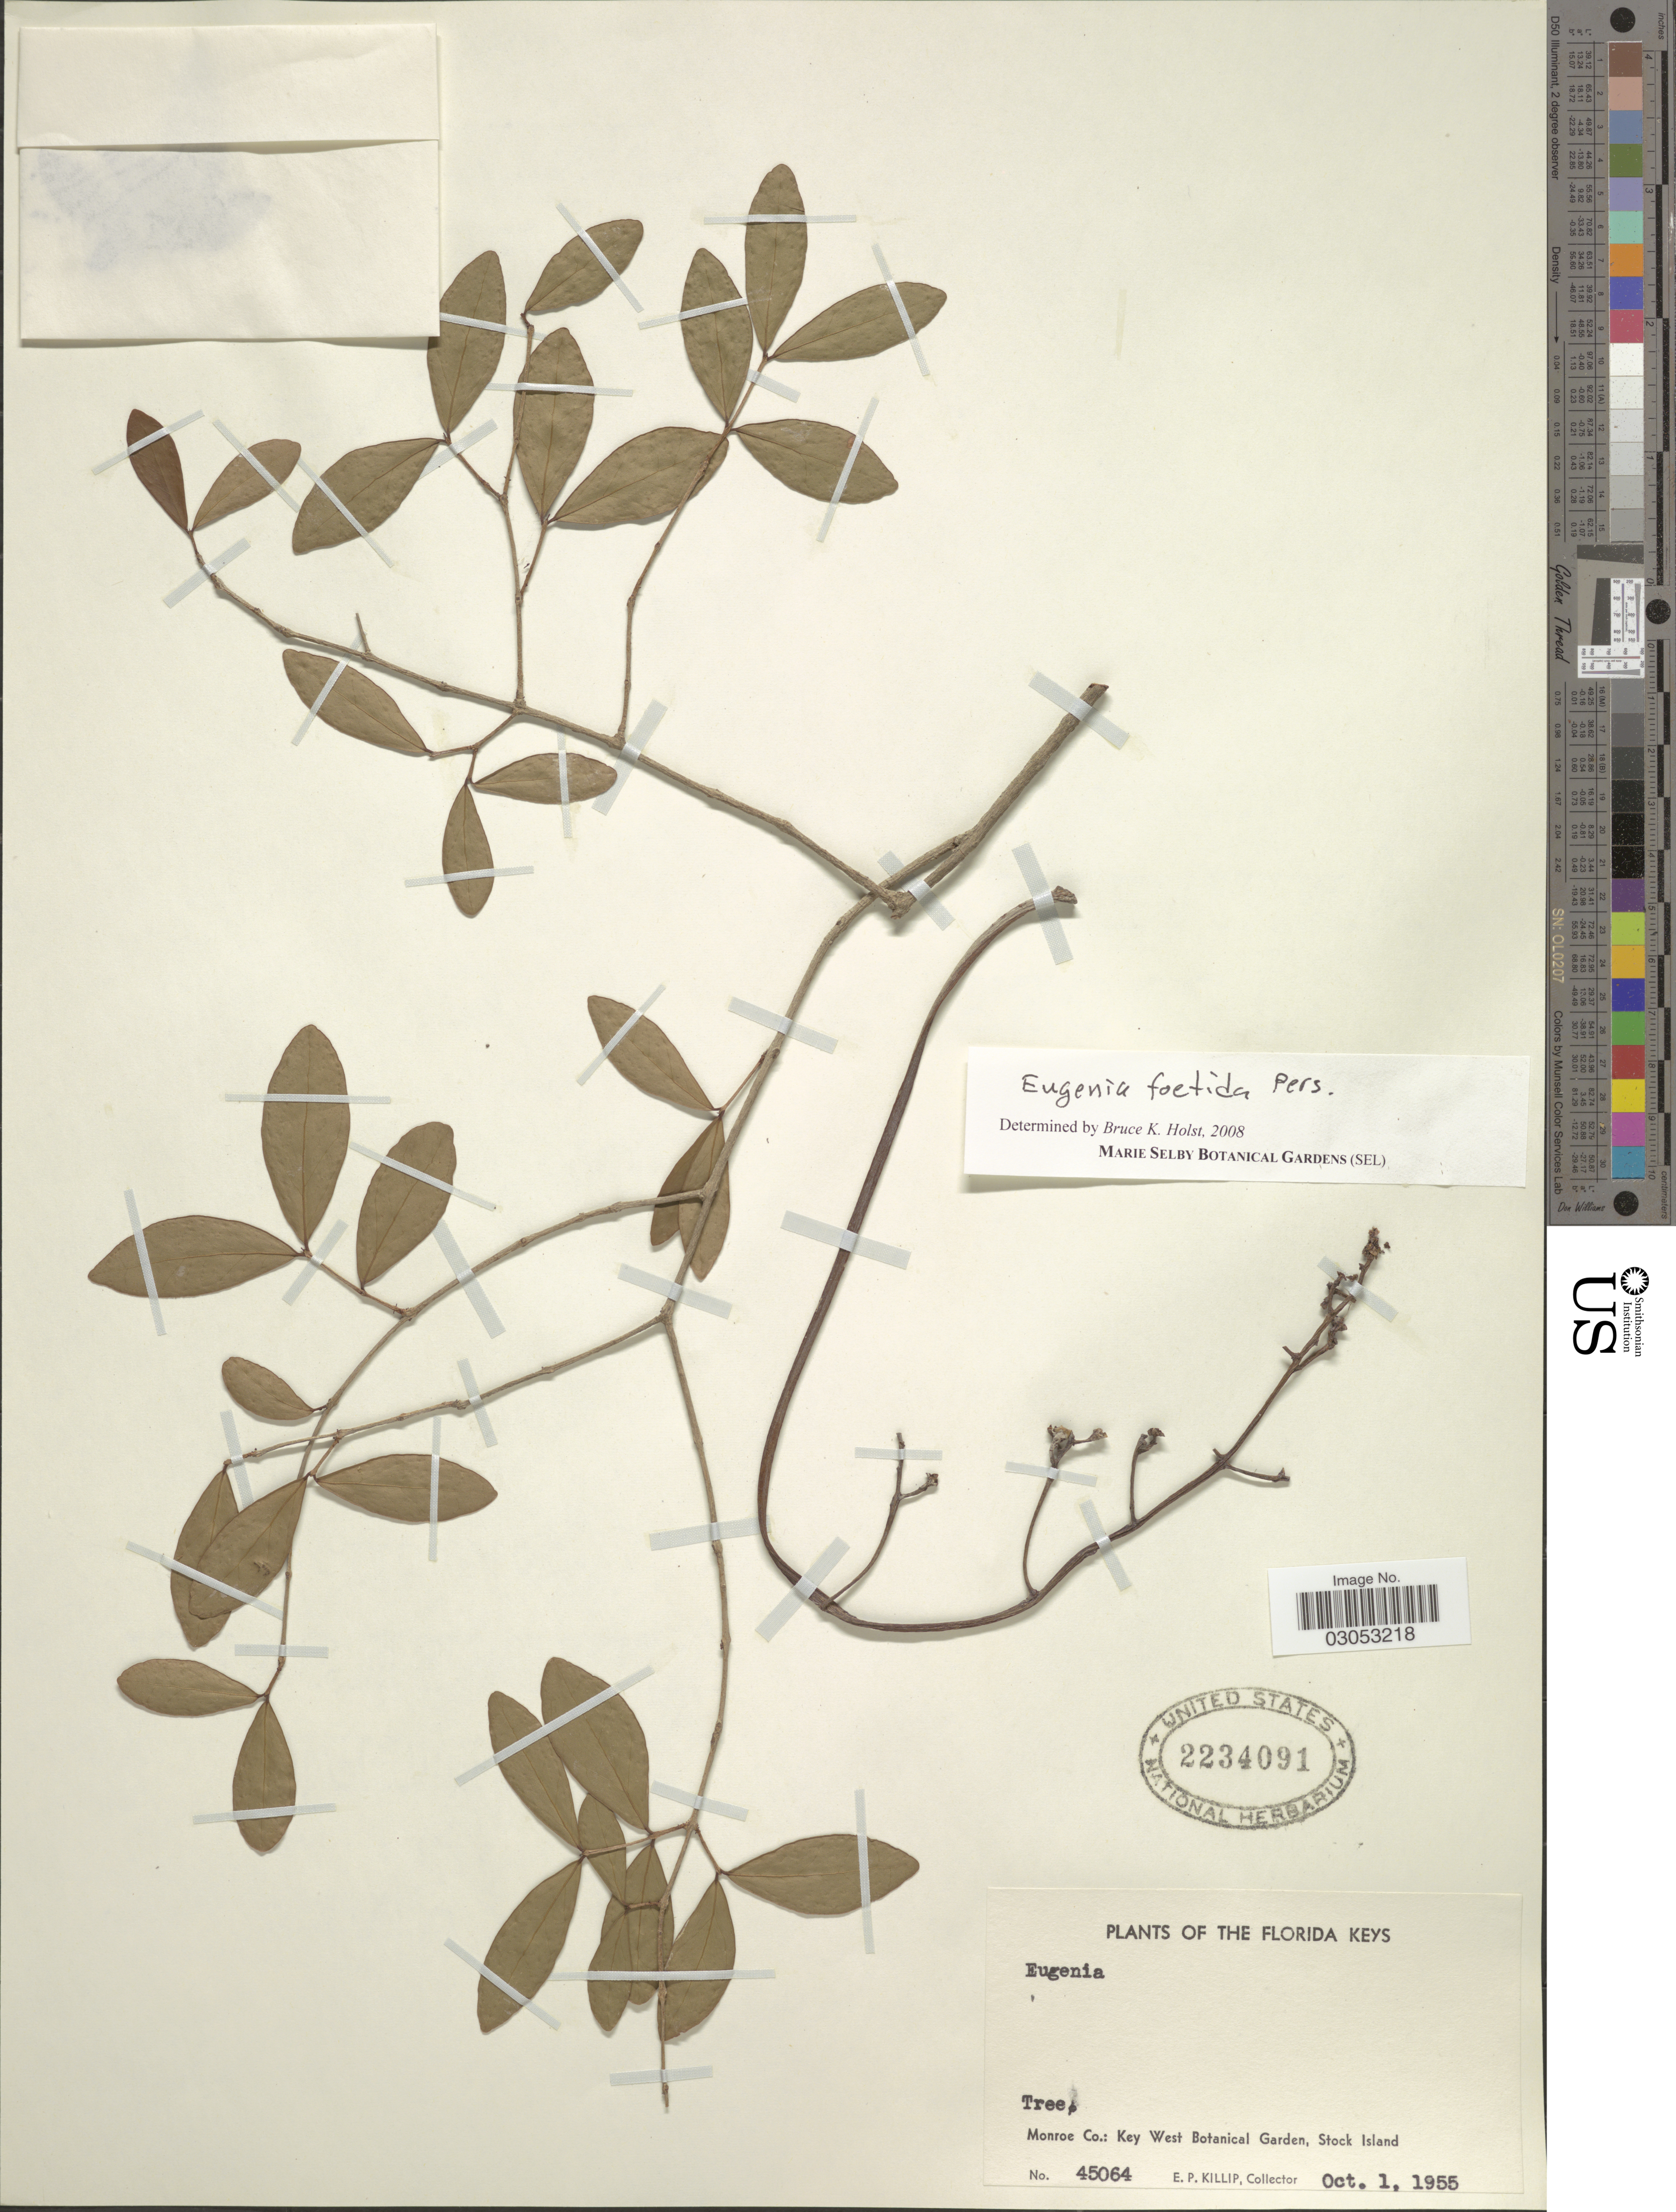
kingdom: Plantae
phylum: Tracheophyta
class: Magnoliopsida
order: Myrtales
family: Myrtaceae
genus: Eugenia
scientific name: Eugenia foetida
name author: Pers.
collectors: E. P. Killip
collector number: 45064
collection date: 1955-10-01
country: United States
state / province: Florida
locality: The Florida Keys, Monroe Co.: Key West Botanical Garden, Stock Island.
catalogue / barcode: US 2234091